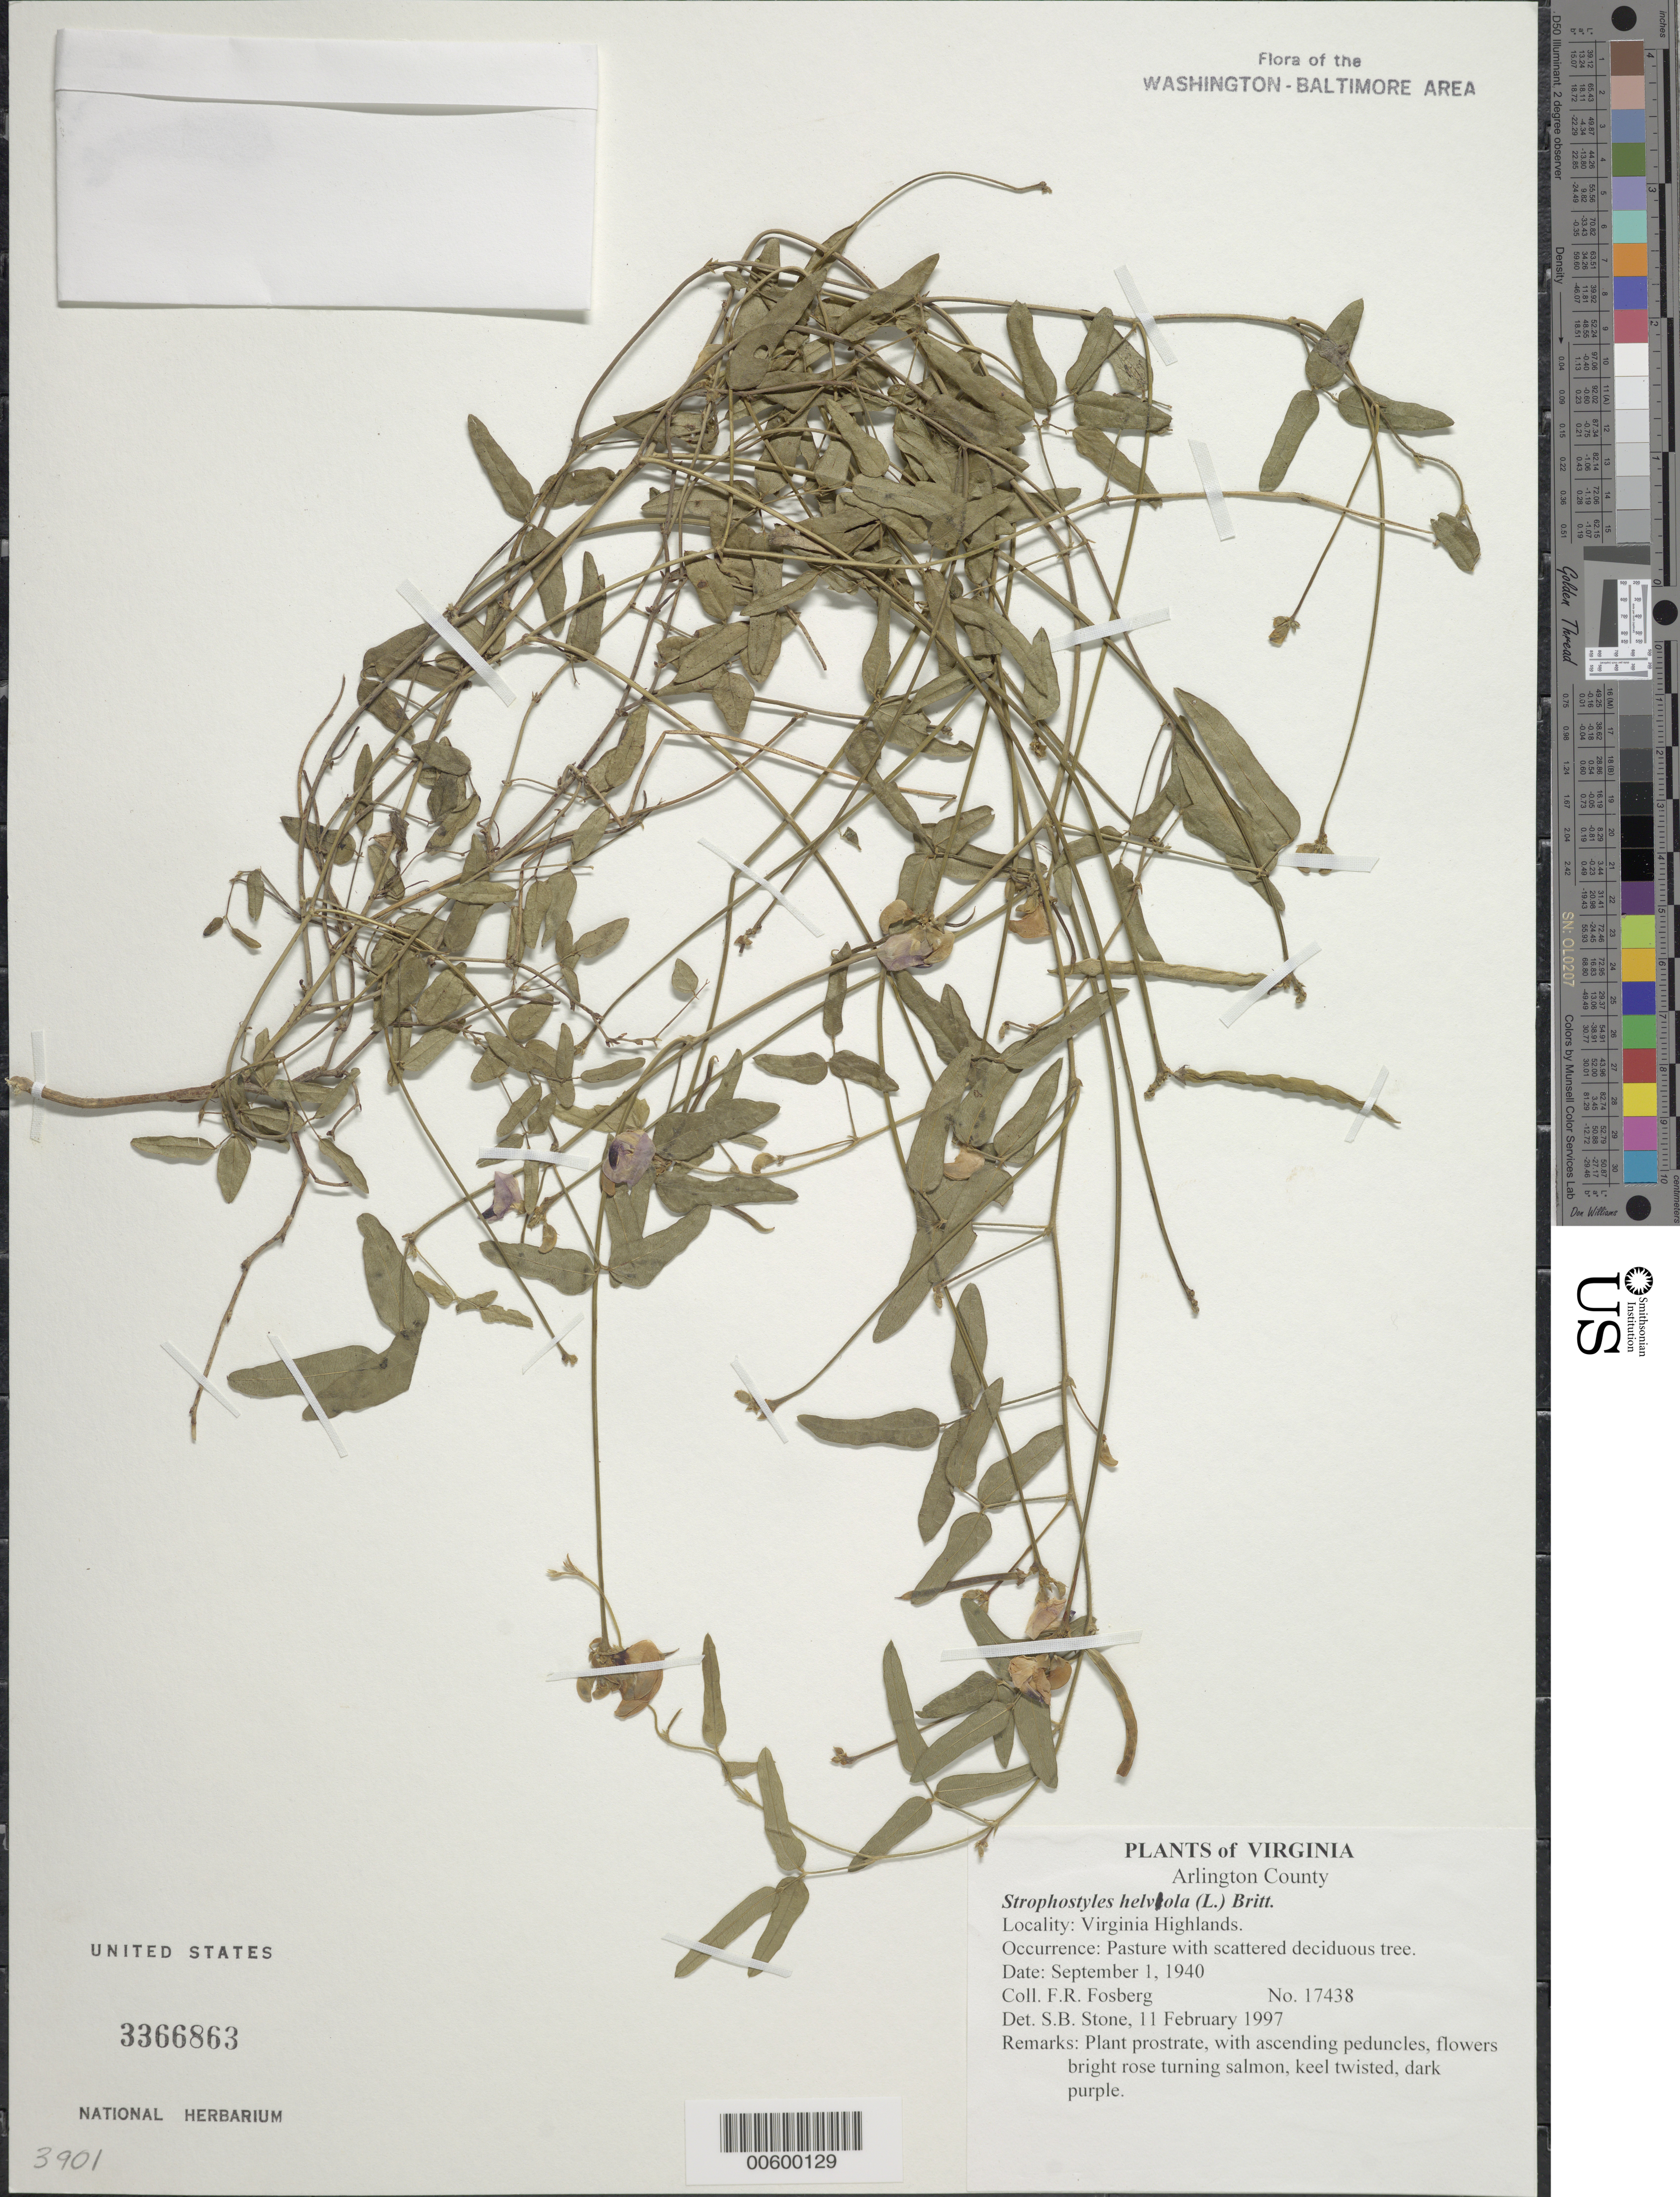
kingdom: Plantae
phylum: Tracheophyta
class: Magnoliopsida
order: Fabales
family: Fabaceae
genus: Strophostyles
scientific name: Strophostyles helvola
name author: (L.) Elliott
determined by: Stone, S. B.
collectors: F. R. Fosberg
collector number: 17438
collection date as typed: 01 Sep 1940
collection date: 1940-09-01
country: United States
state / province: Virginia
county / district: Arlington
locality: Virginia Highlands.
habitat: Pasture with scattered deciduous tree.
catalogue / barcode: US 3366863